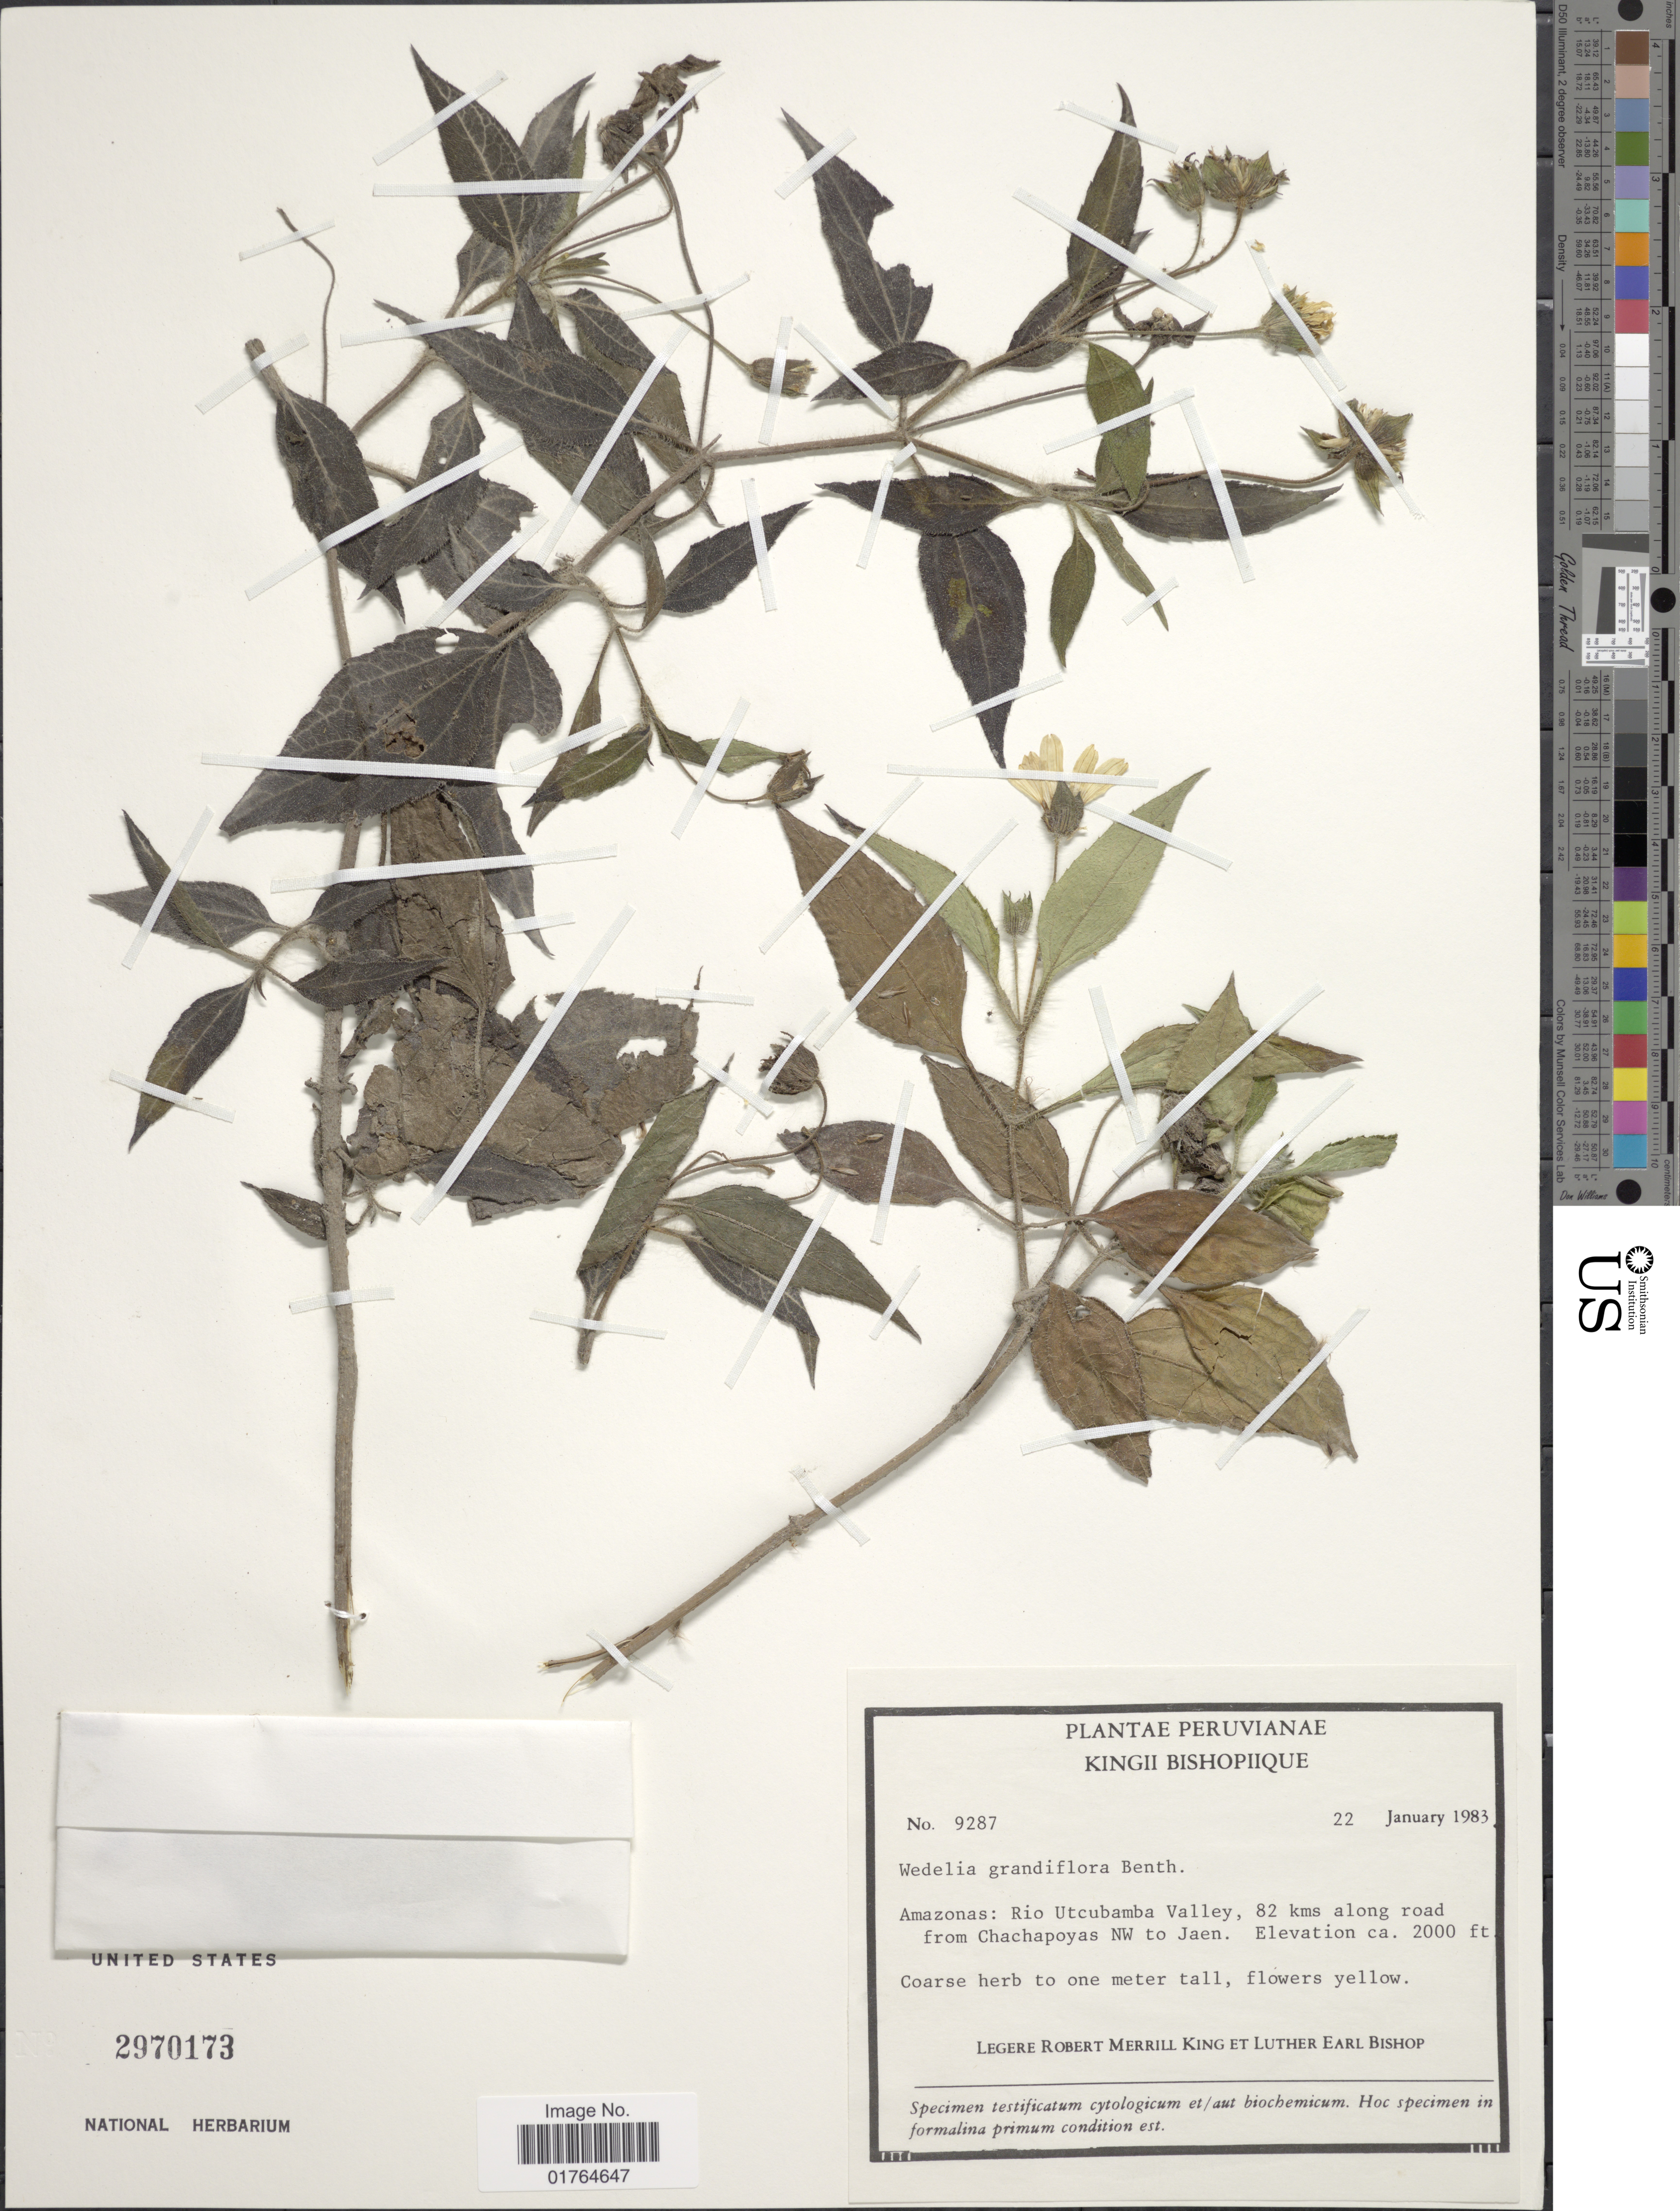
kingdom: Plantae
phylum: Tracheophyta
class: Magnoliopsida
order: Asterales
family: Asteraceae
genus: Wedelia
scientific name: Wedelia latifolia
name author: DC.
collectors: R. M. King & L. E. Bishop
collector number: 9287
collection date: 1983-01-22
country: Peru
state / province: Amazonas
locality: Rio Utcubamba Valley, 82 kms along road from Cachapoyas NW to Jaen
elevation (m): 610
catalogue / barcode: US 2970173